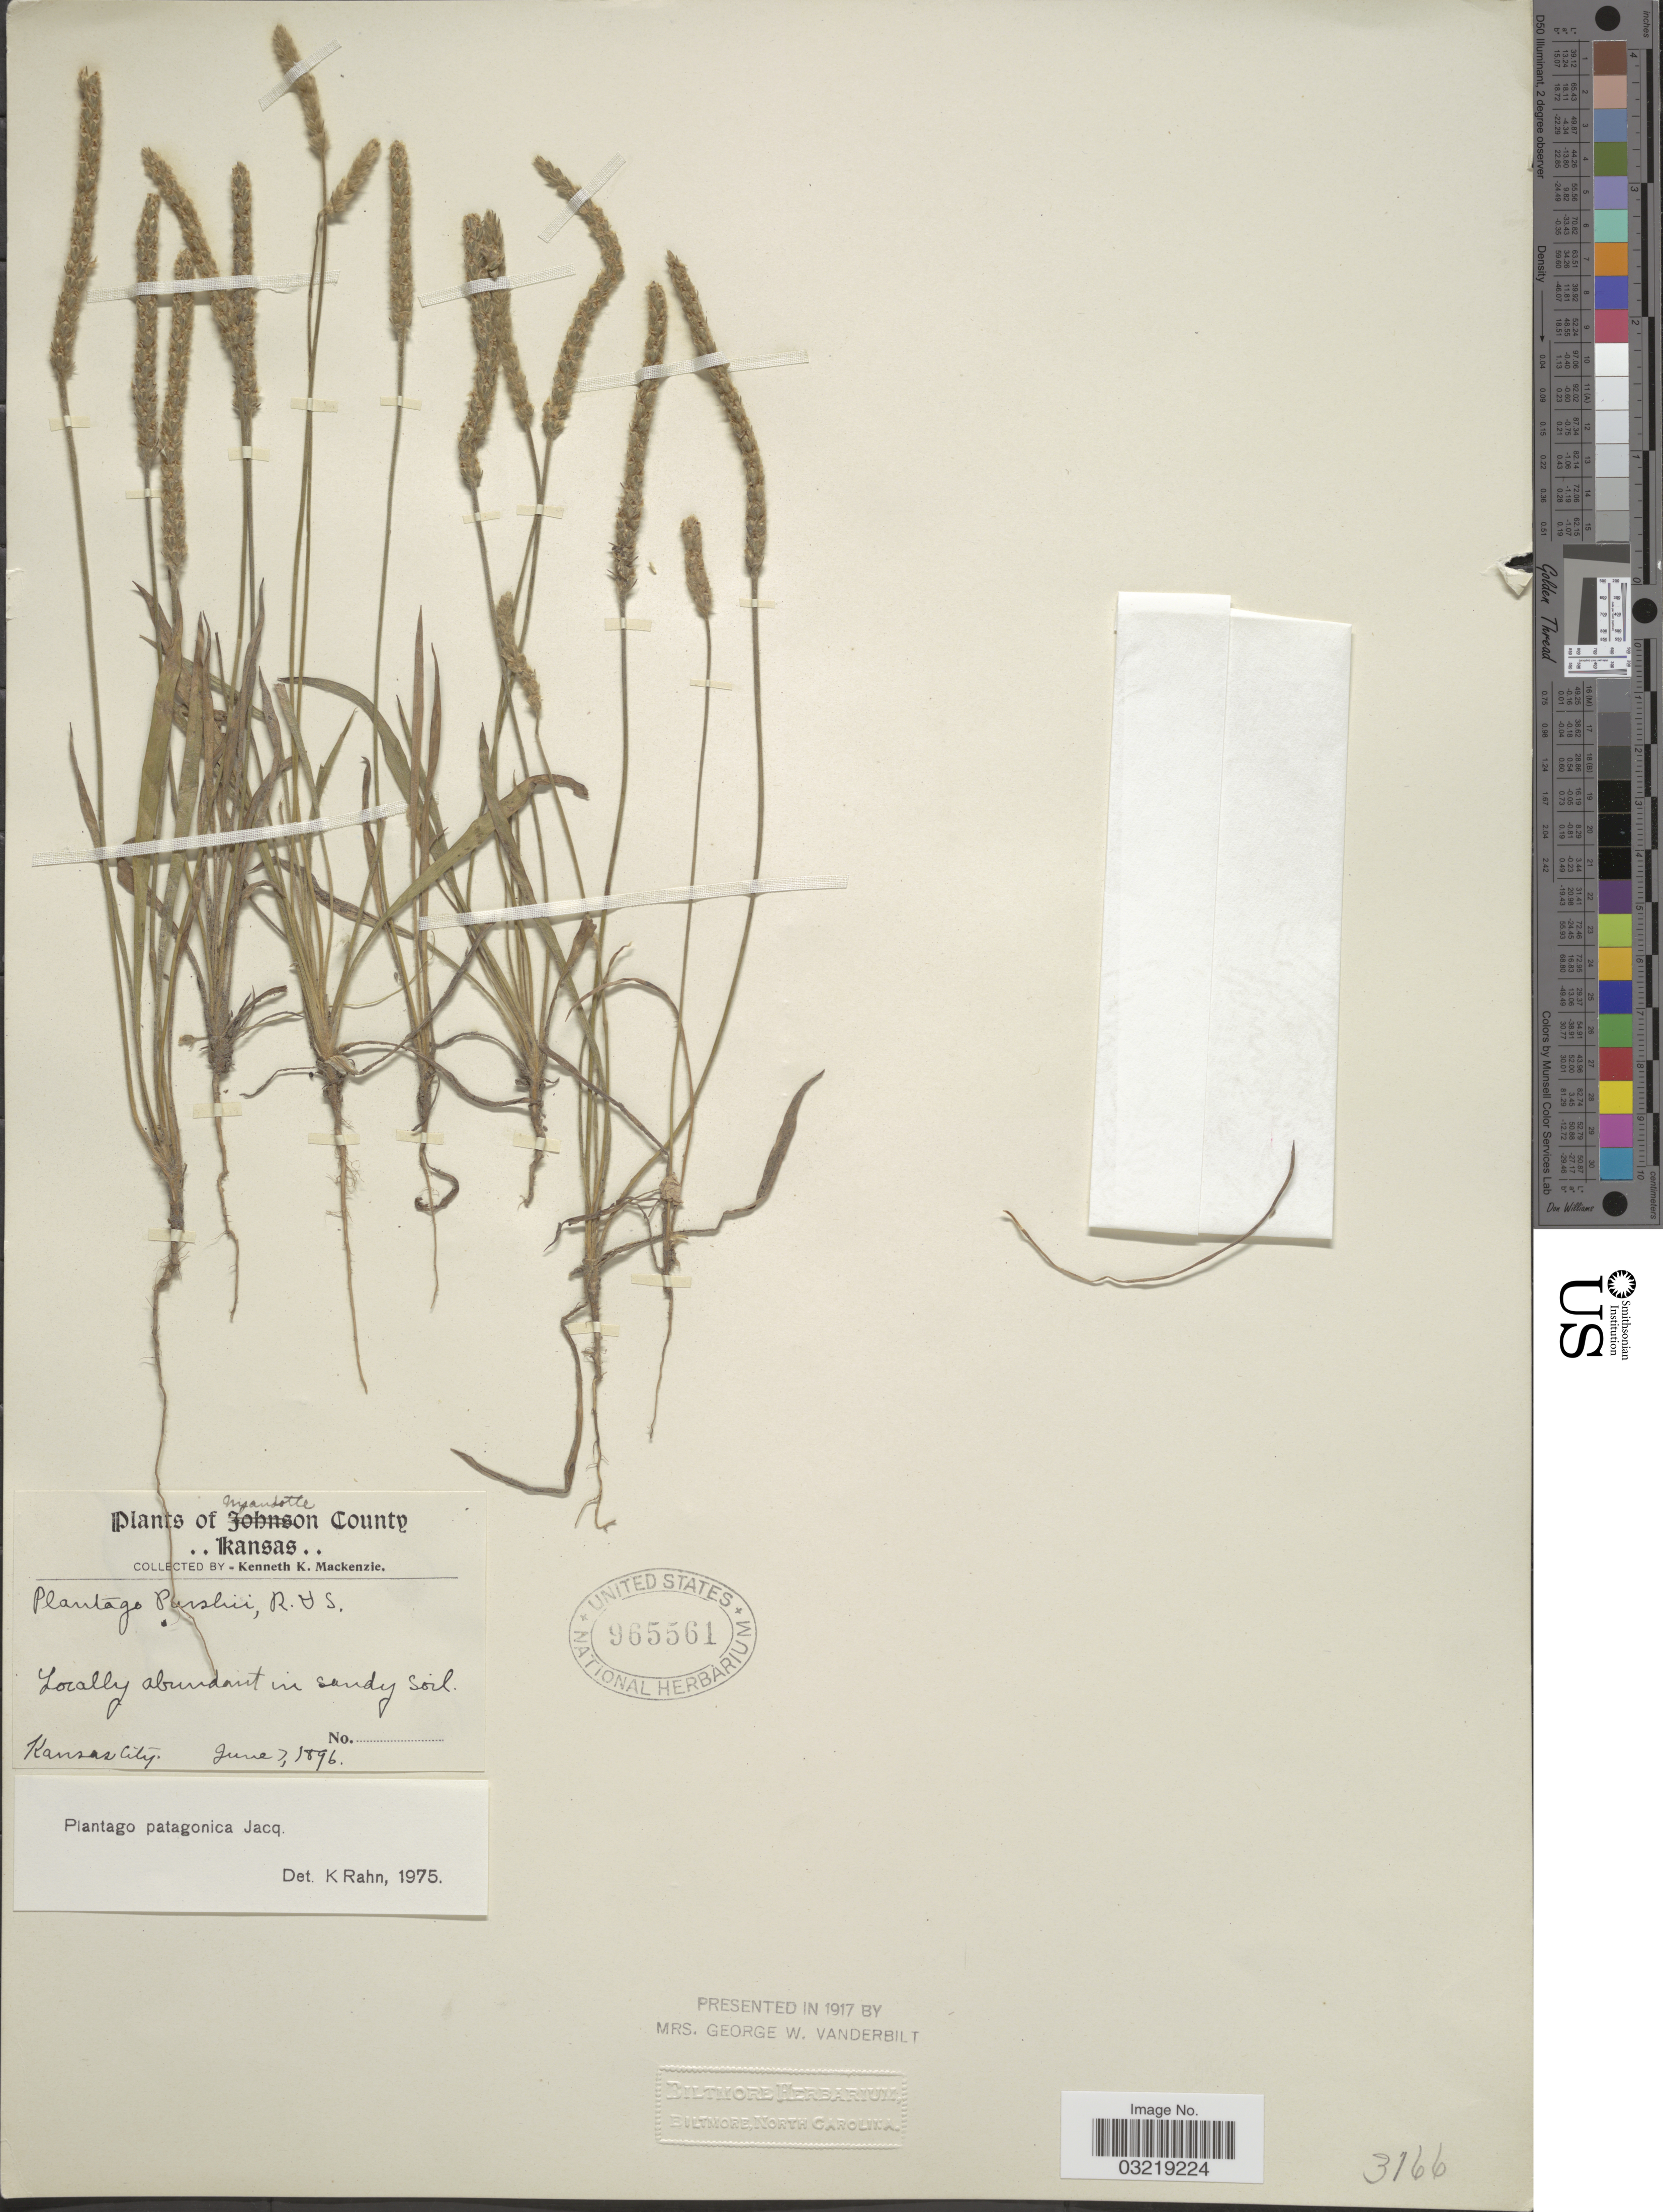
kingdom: Plantae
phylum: Tracheophyta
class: Magnoliopsida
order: Lamiales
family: Plantaginaceae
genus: Plantago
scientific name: Plantago patagonica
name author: Jacq.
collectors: K. K. Mackenzie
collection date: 1896-06-07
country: United States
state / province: Kansas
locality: Wyandotte County. Kansas City.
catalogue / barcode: US 965561